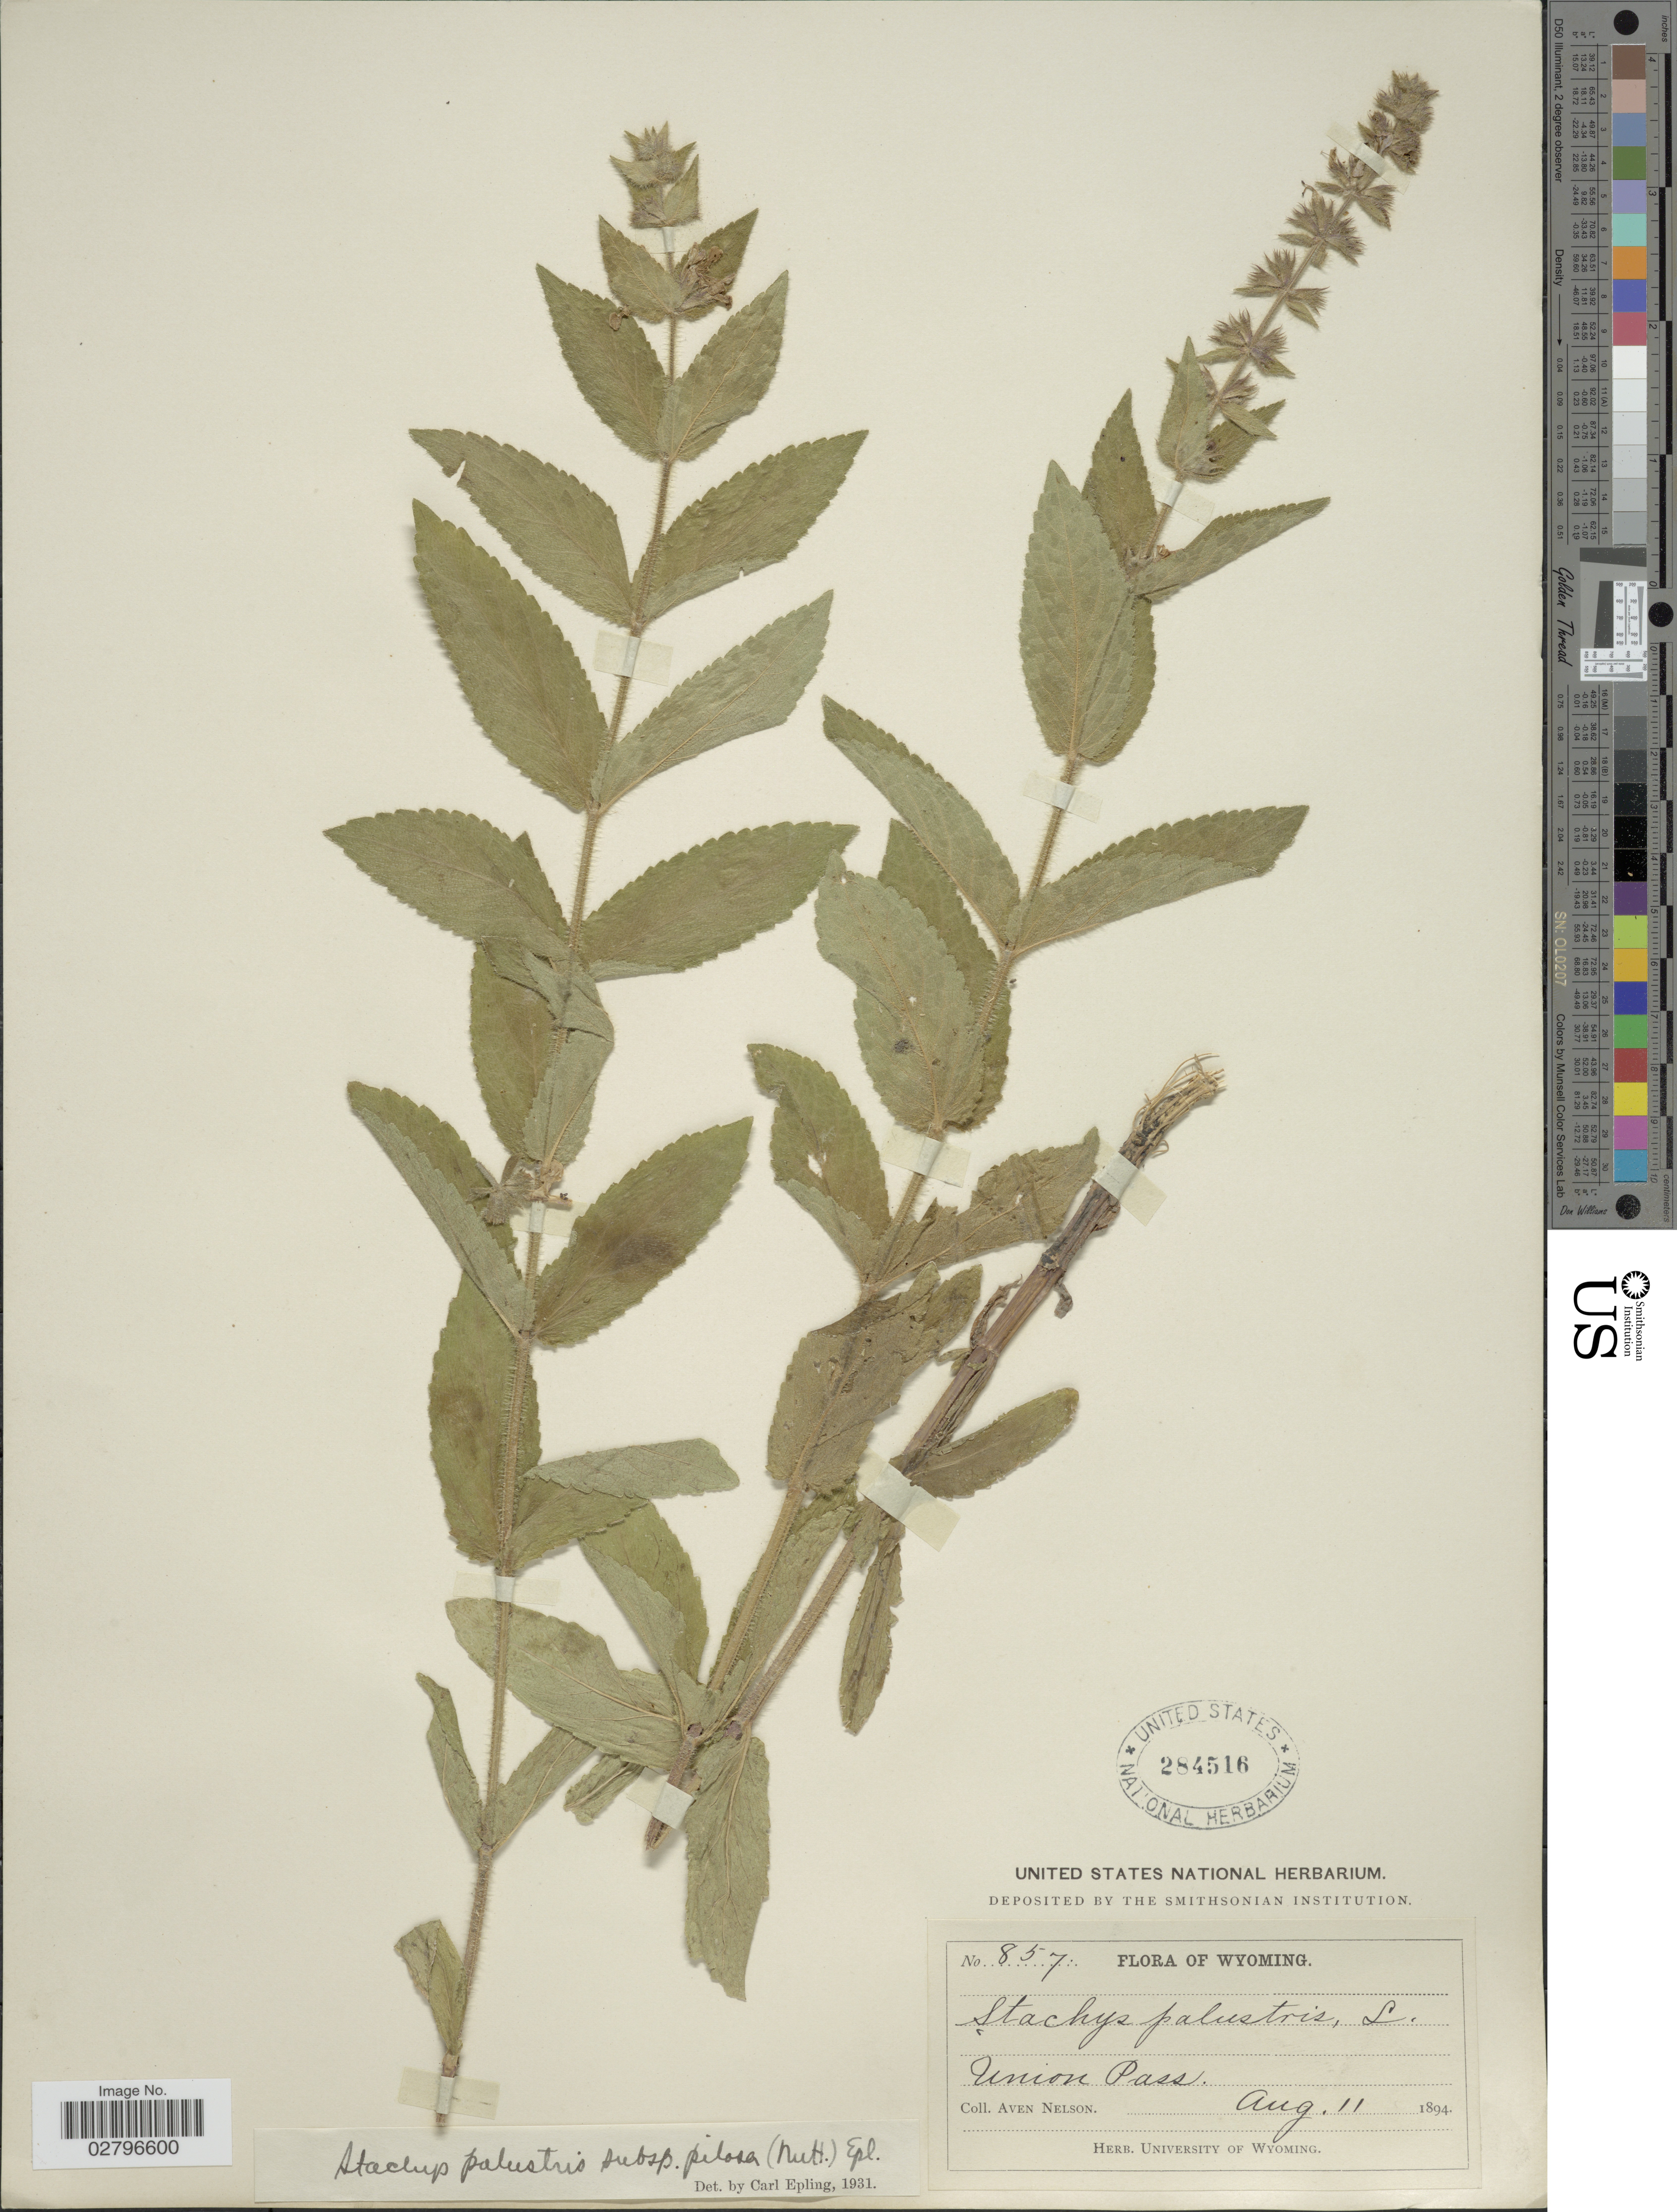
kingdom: Plantae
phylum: Tracheophyta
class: Magnoliopsida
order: Lamiales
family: Lamiaceae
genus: Stachys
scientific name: Stachys palustris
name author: L.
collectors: A. Nelson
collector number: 857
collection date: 1894-08-11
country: United States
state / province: Wyoming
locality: Union Pass.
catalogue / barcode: US 284516